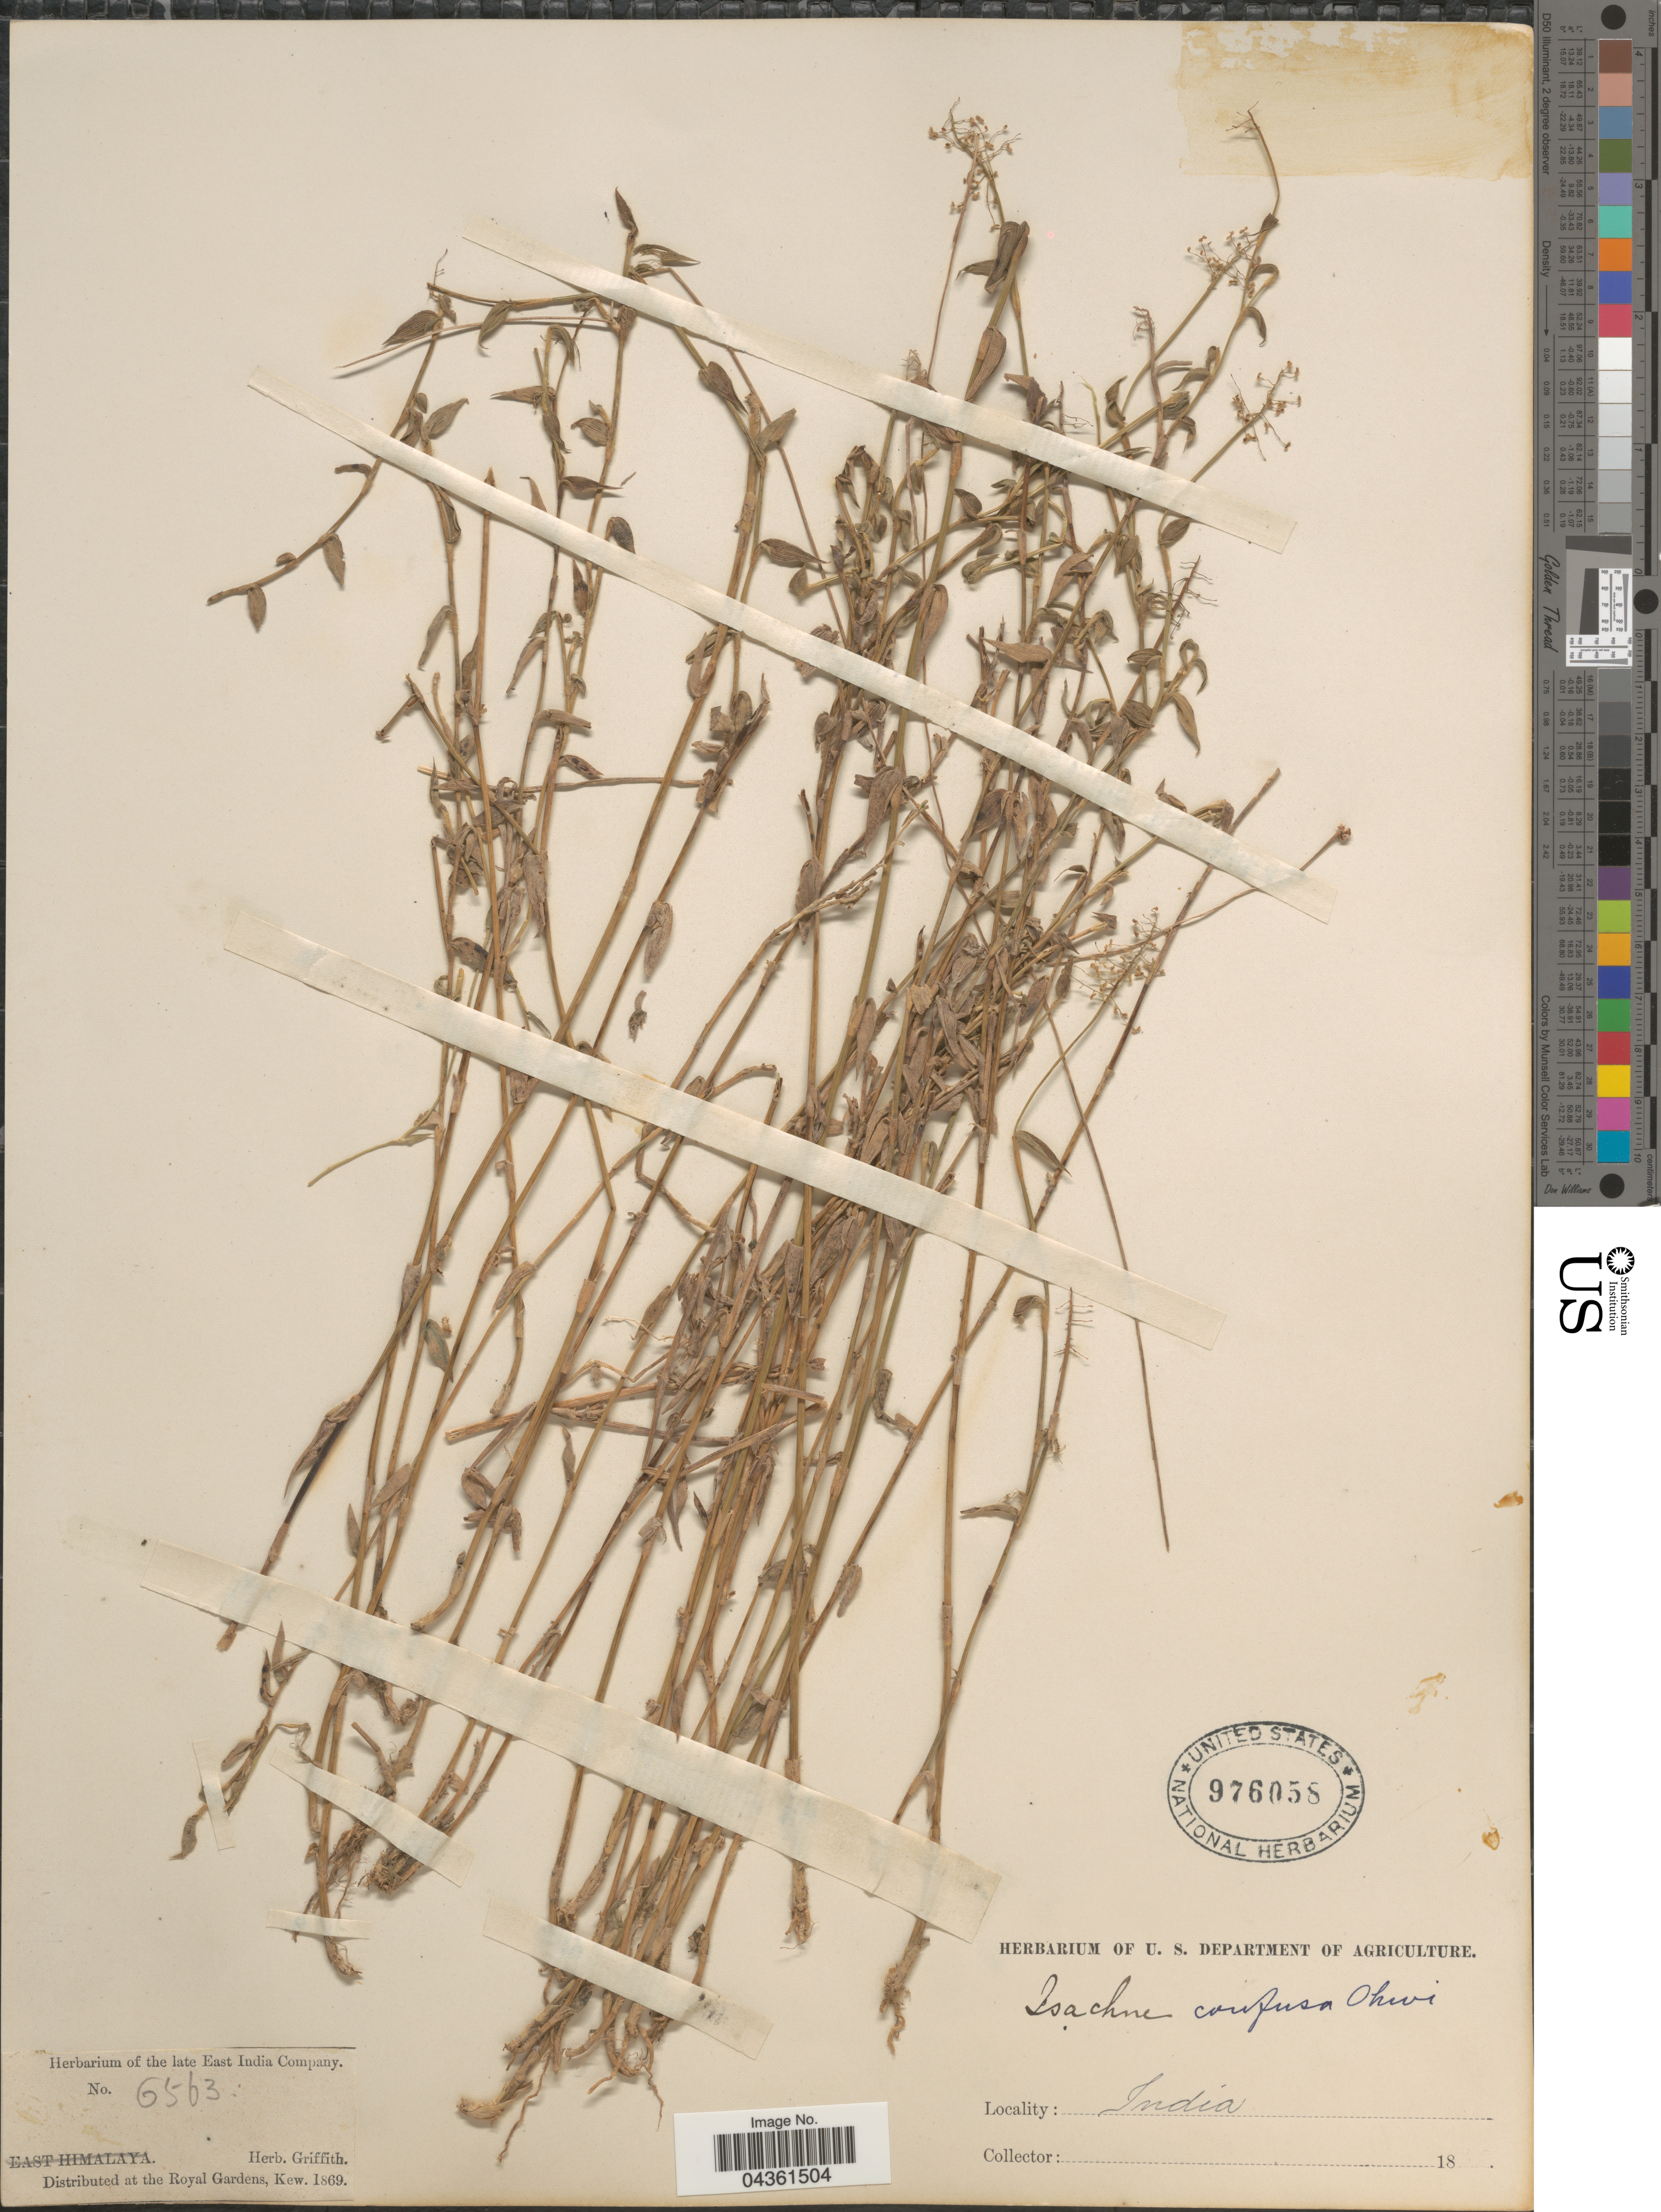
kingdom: Plantae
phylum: Tracheophyta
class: Liliopsida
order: Poales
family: Poaceae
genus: Isachne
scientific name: Isachne confusa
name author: Ohwi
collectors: ex herb. Griffith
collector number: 6563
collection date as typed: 18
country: India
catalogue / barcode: US 976058